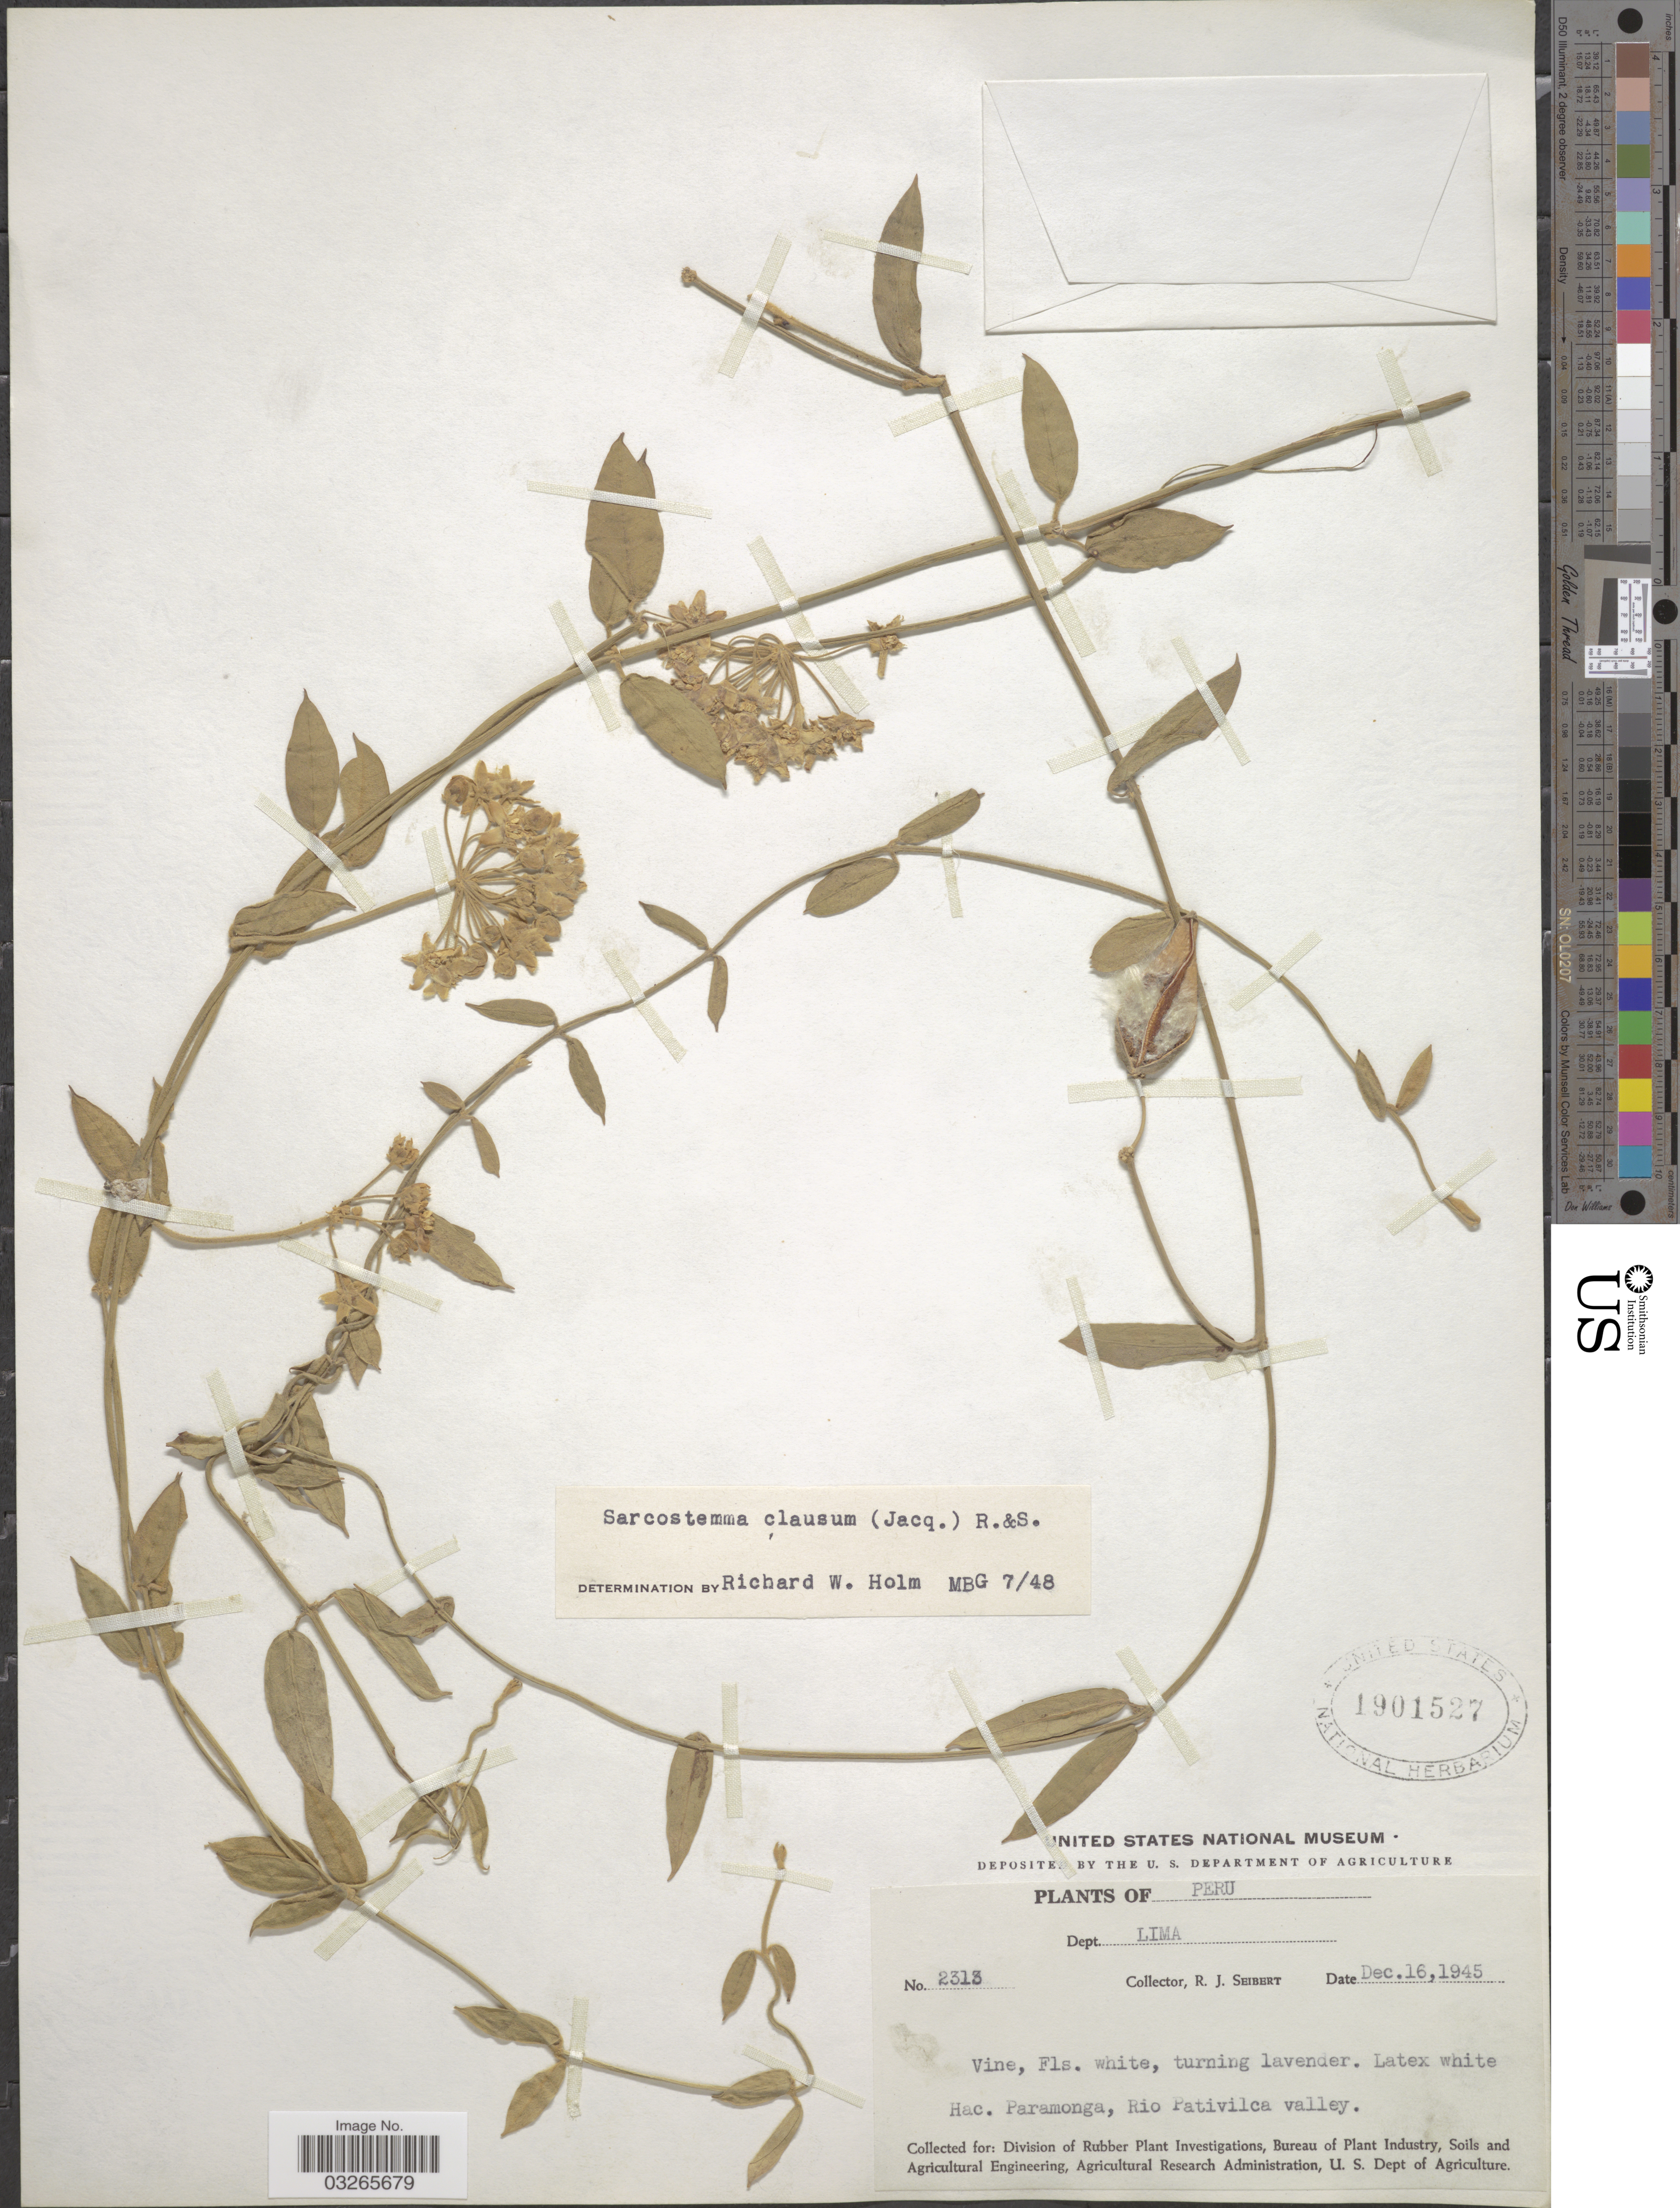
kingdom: Plantae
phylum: Tracheophyta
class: Magnoliopsida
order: Gentianales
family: Apocynaceae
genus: Sarcostemma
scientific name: Sarcostemma clausum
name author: (Jacq.) Schult.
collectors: R. J. Seibert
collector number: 2313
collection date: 1945-12-16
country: Peru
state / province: Lima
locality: Dept. Lima, Hac. Paramonga, Rio Pativilca valley.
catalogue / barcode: US 1901527